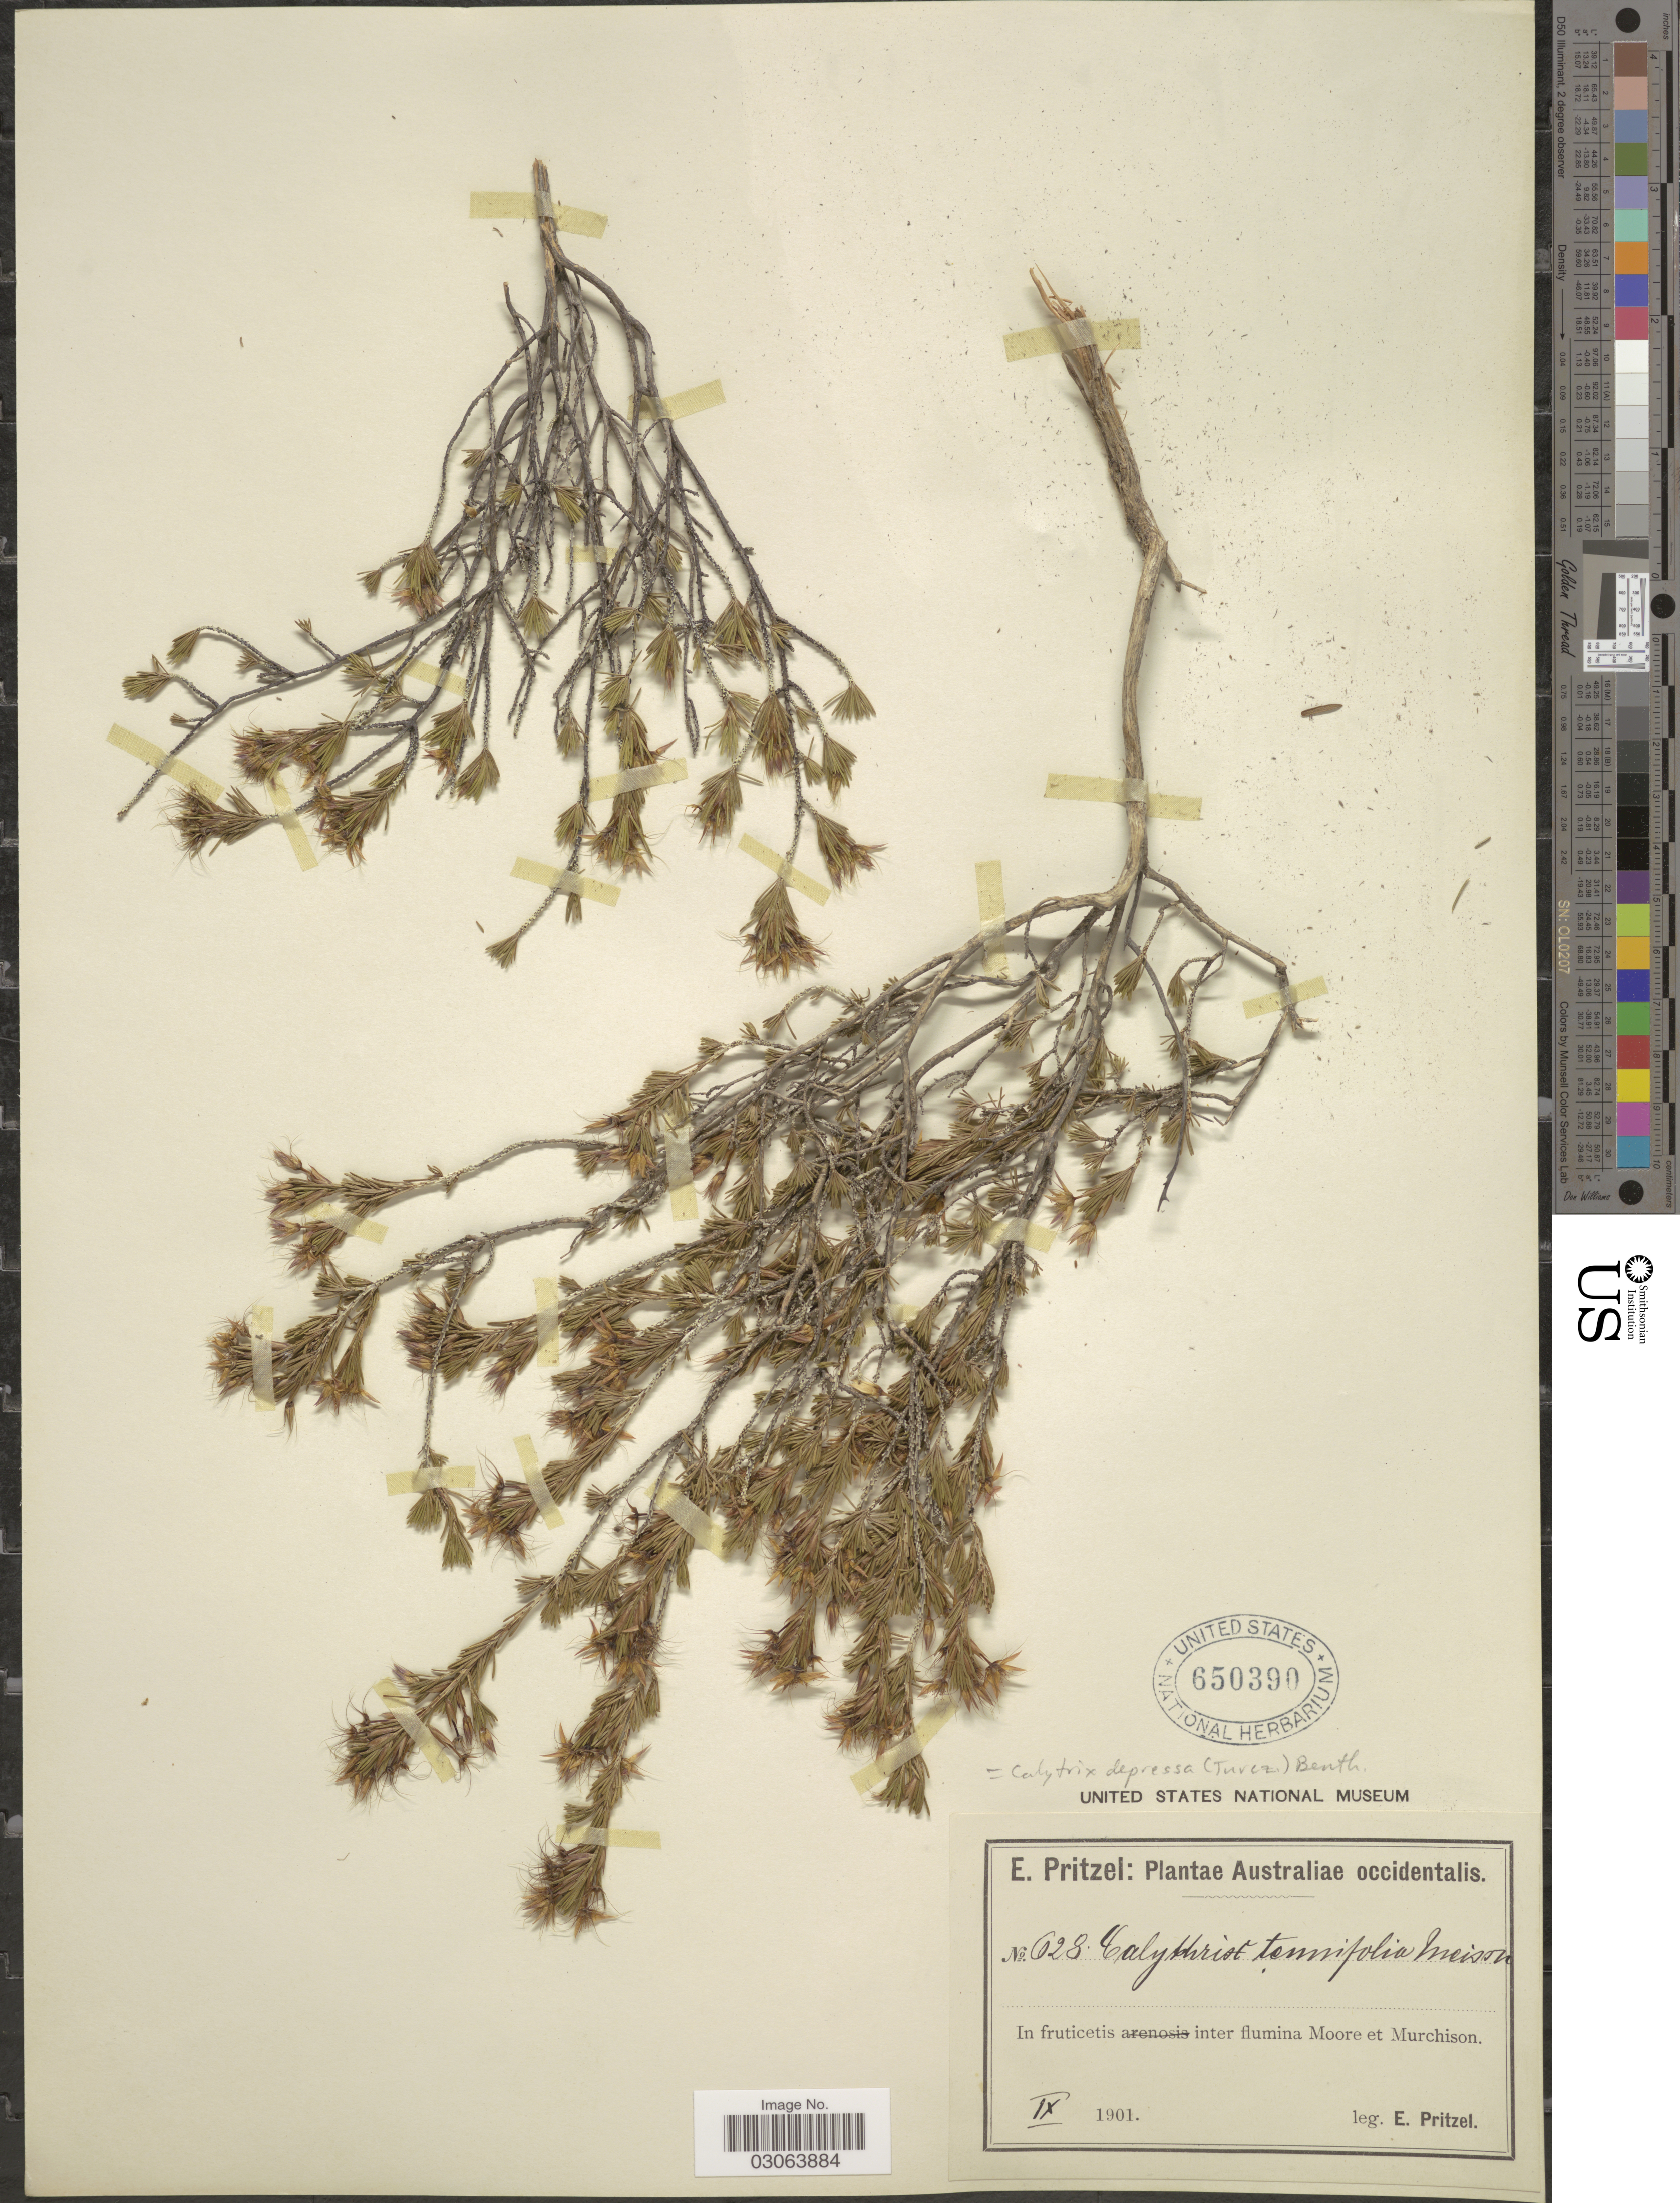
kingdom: Plantae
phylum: Tracheophyta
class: Magnoliopsida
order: Myrtales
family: Myrtaceae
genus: Calytrix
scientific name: Calytrix depressa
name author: (Turcz.) Benth.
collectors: E. G. Pritzel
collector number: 628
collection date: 1901-09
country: Australia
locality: Australiae occidentalis, In fruticetis inter flumina Moore et Murchison.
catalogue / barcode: US 650390